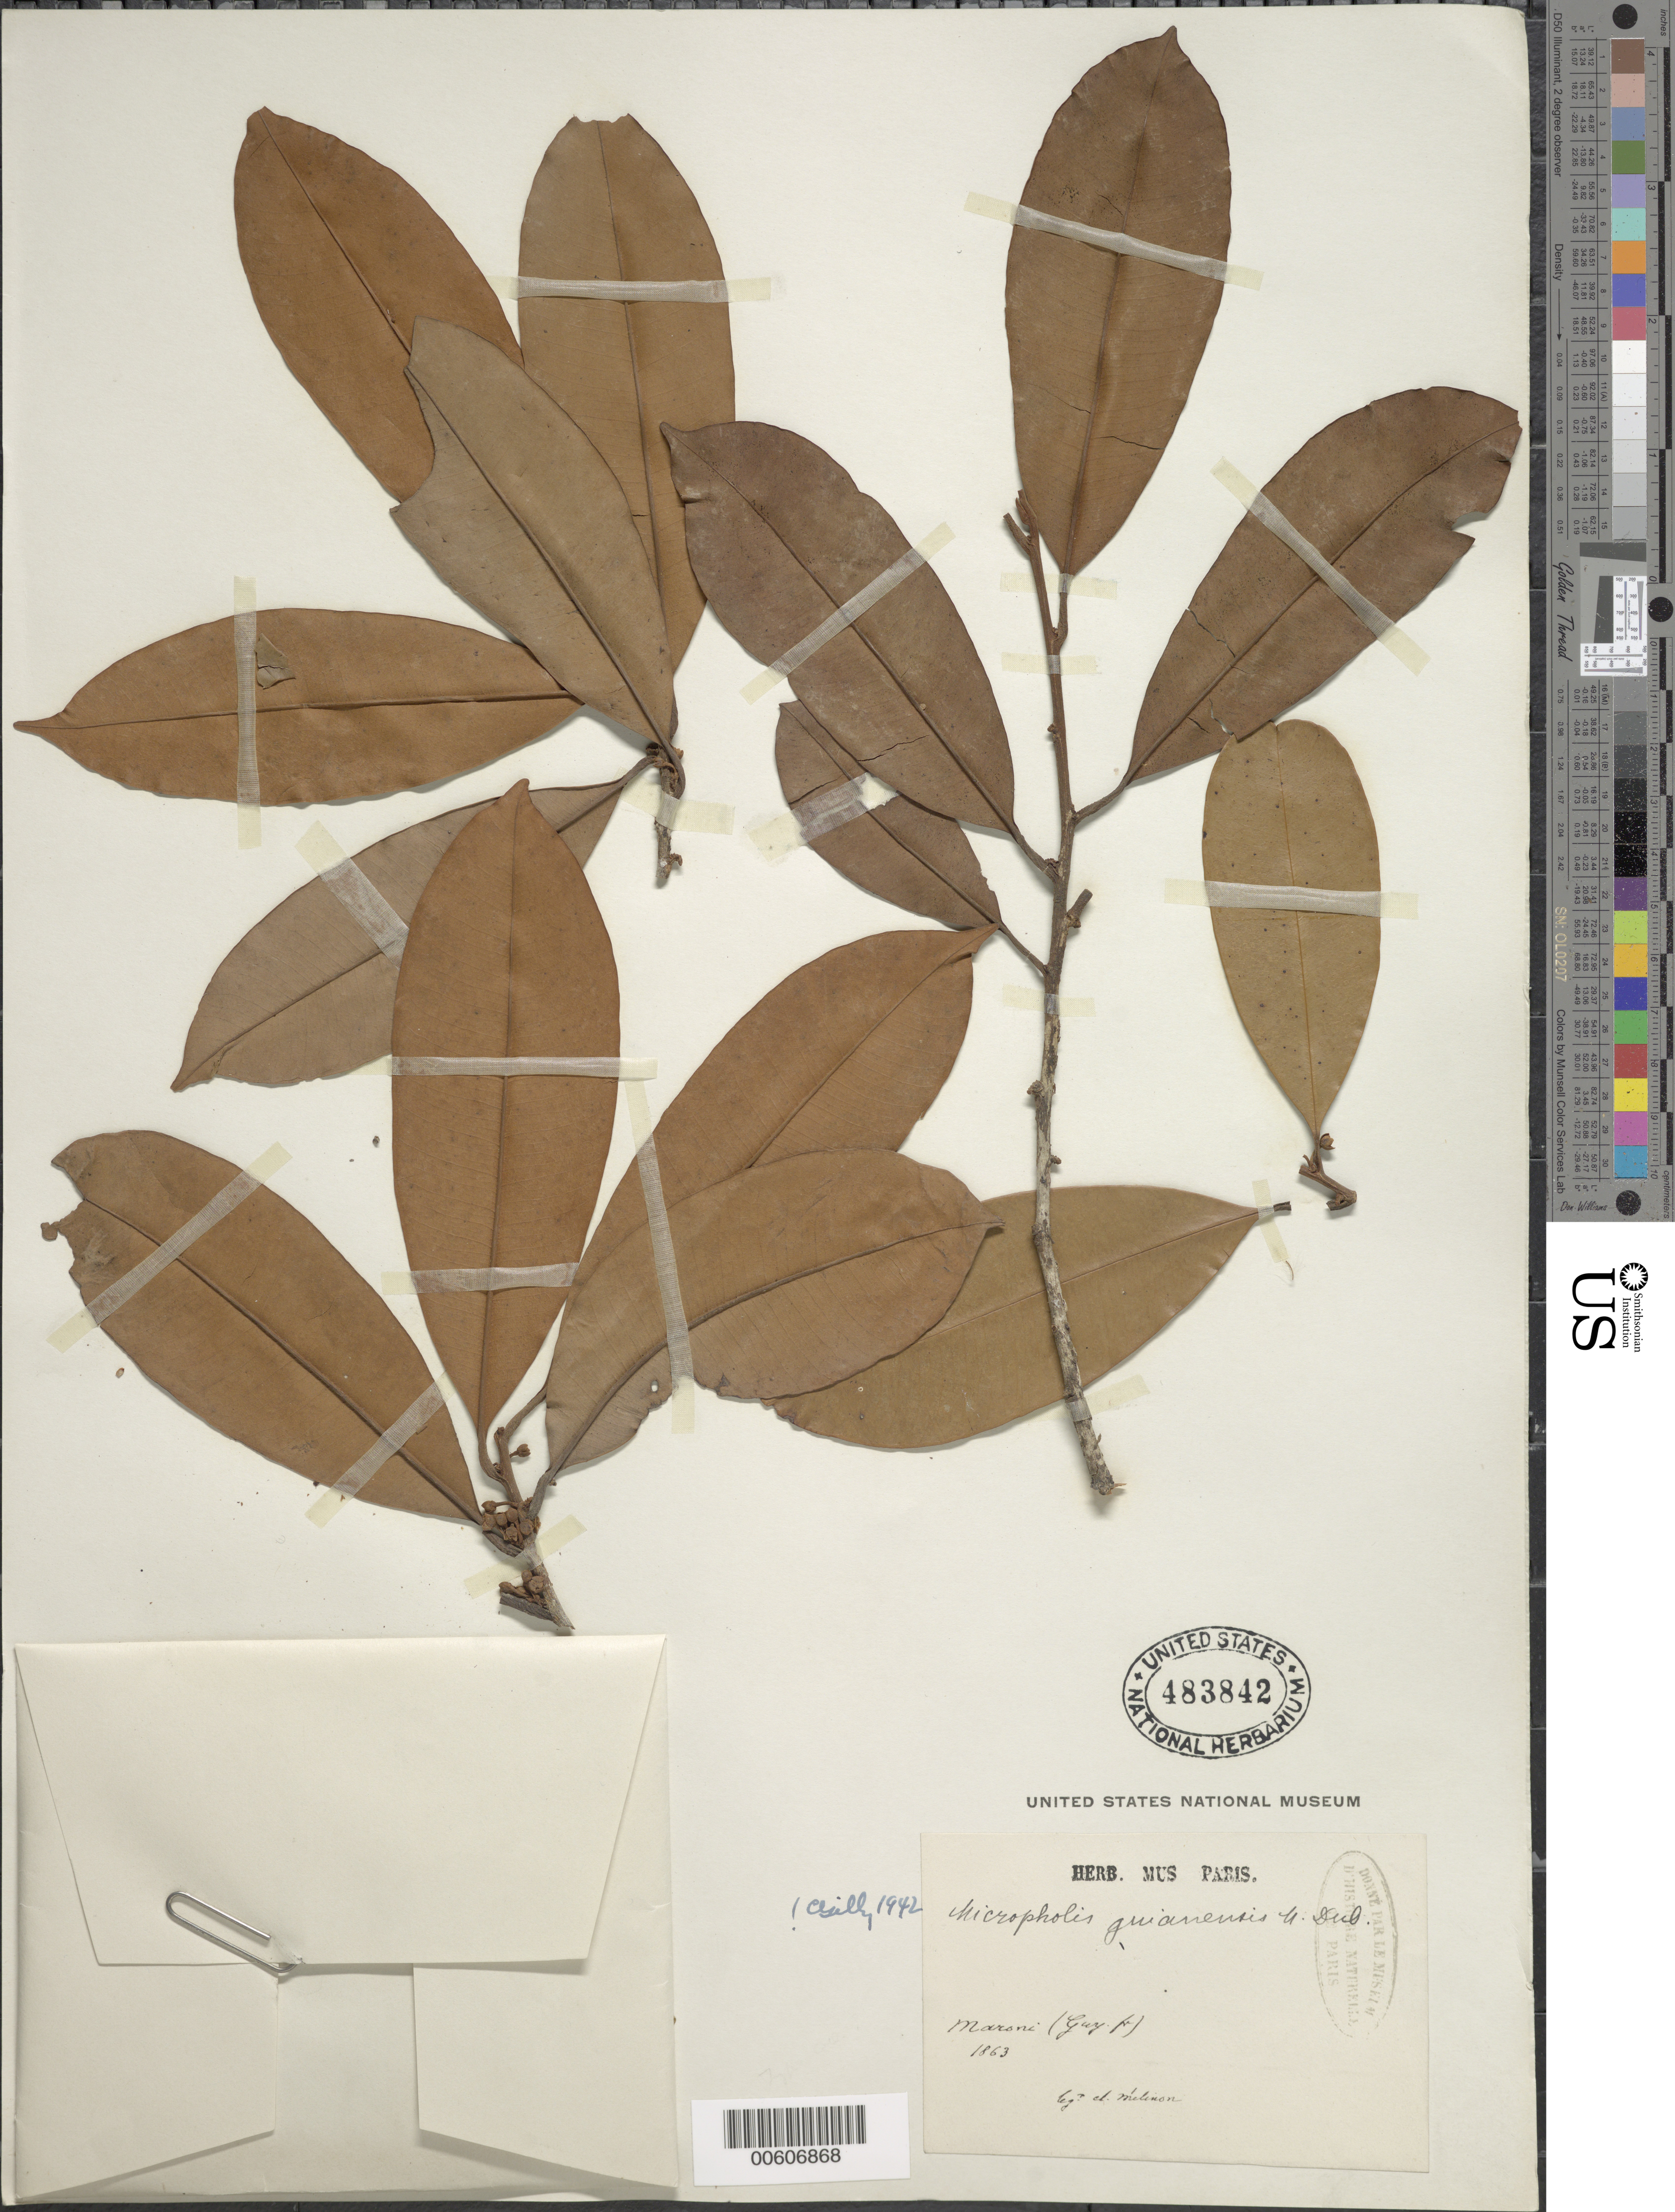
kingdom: Plantae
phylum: Tracheophyta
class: Magnoliopsida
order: Ericales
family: Sapotaceae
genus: Micropholis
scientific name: Micropholis guyanensis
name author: (A. DC.) Pierre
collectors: E. Mélinon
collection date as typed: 1863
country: French Guiana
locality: Maroni R.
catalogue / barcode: US 483842